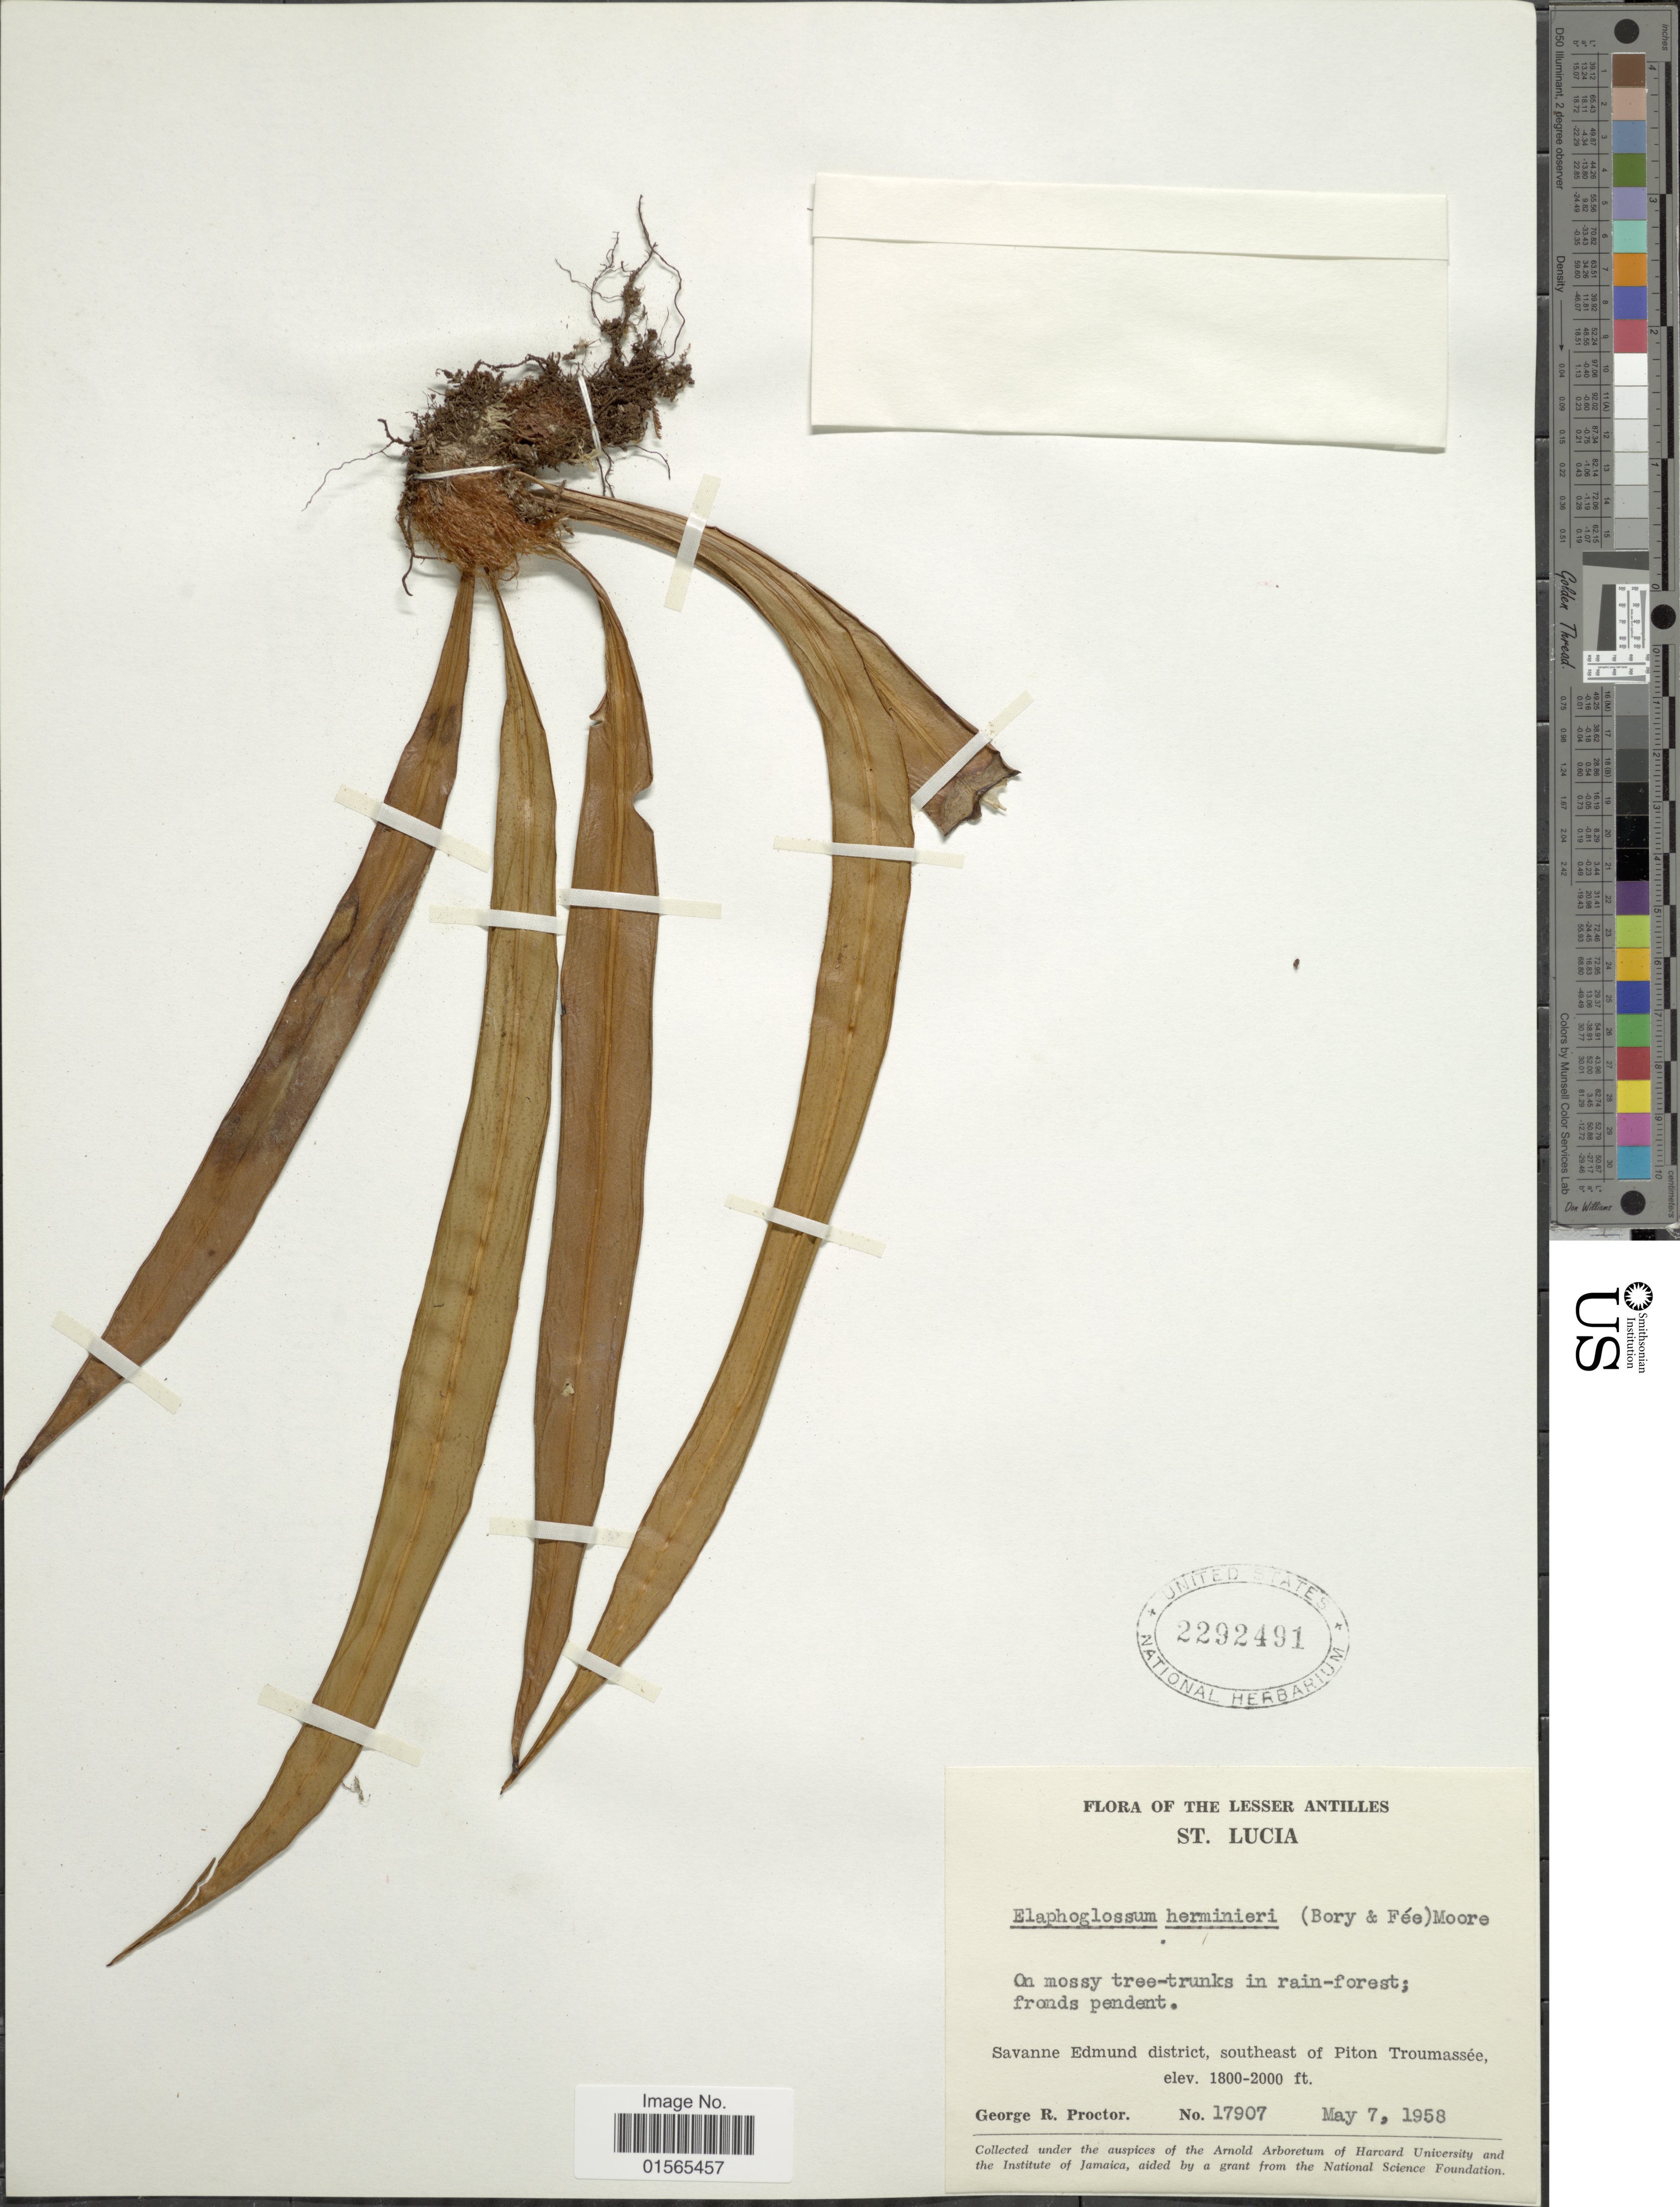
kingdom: Plantae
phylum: Tracheophyta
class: Polypodiopsida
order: Polypodiales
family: Dryopteridaceae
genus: Elaphoglossum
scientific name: Elaphoglossum herminieri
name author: (Bory & Fée) T. Moore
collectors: G. R. Proctor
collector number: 17907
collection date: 1958-05-07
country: St. Lucia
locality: The Lesser Antilles, Savanne Edmund District, southeast of Piton Troumassee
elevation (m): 549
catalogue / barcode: US 2292491